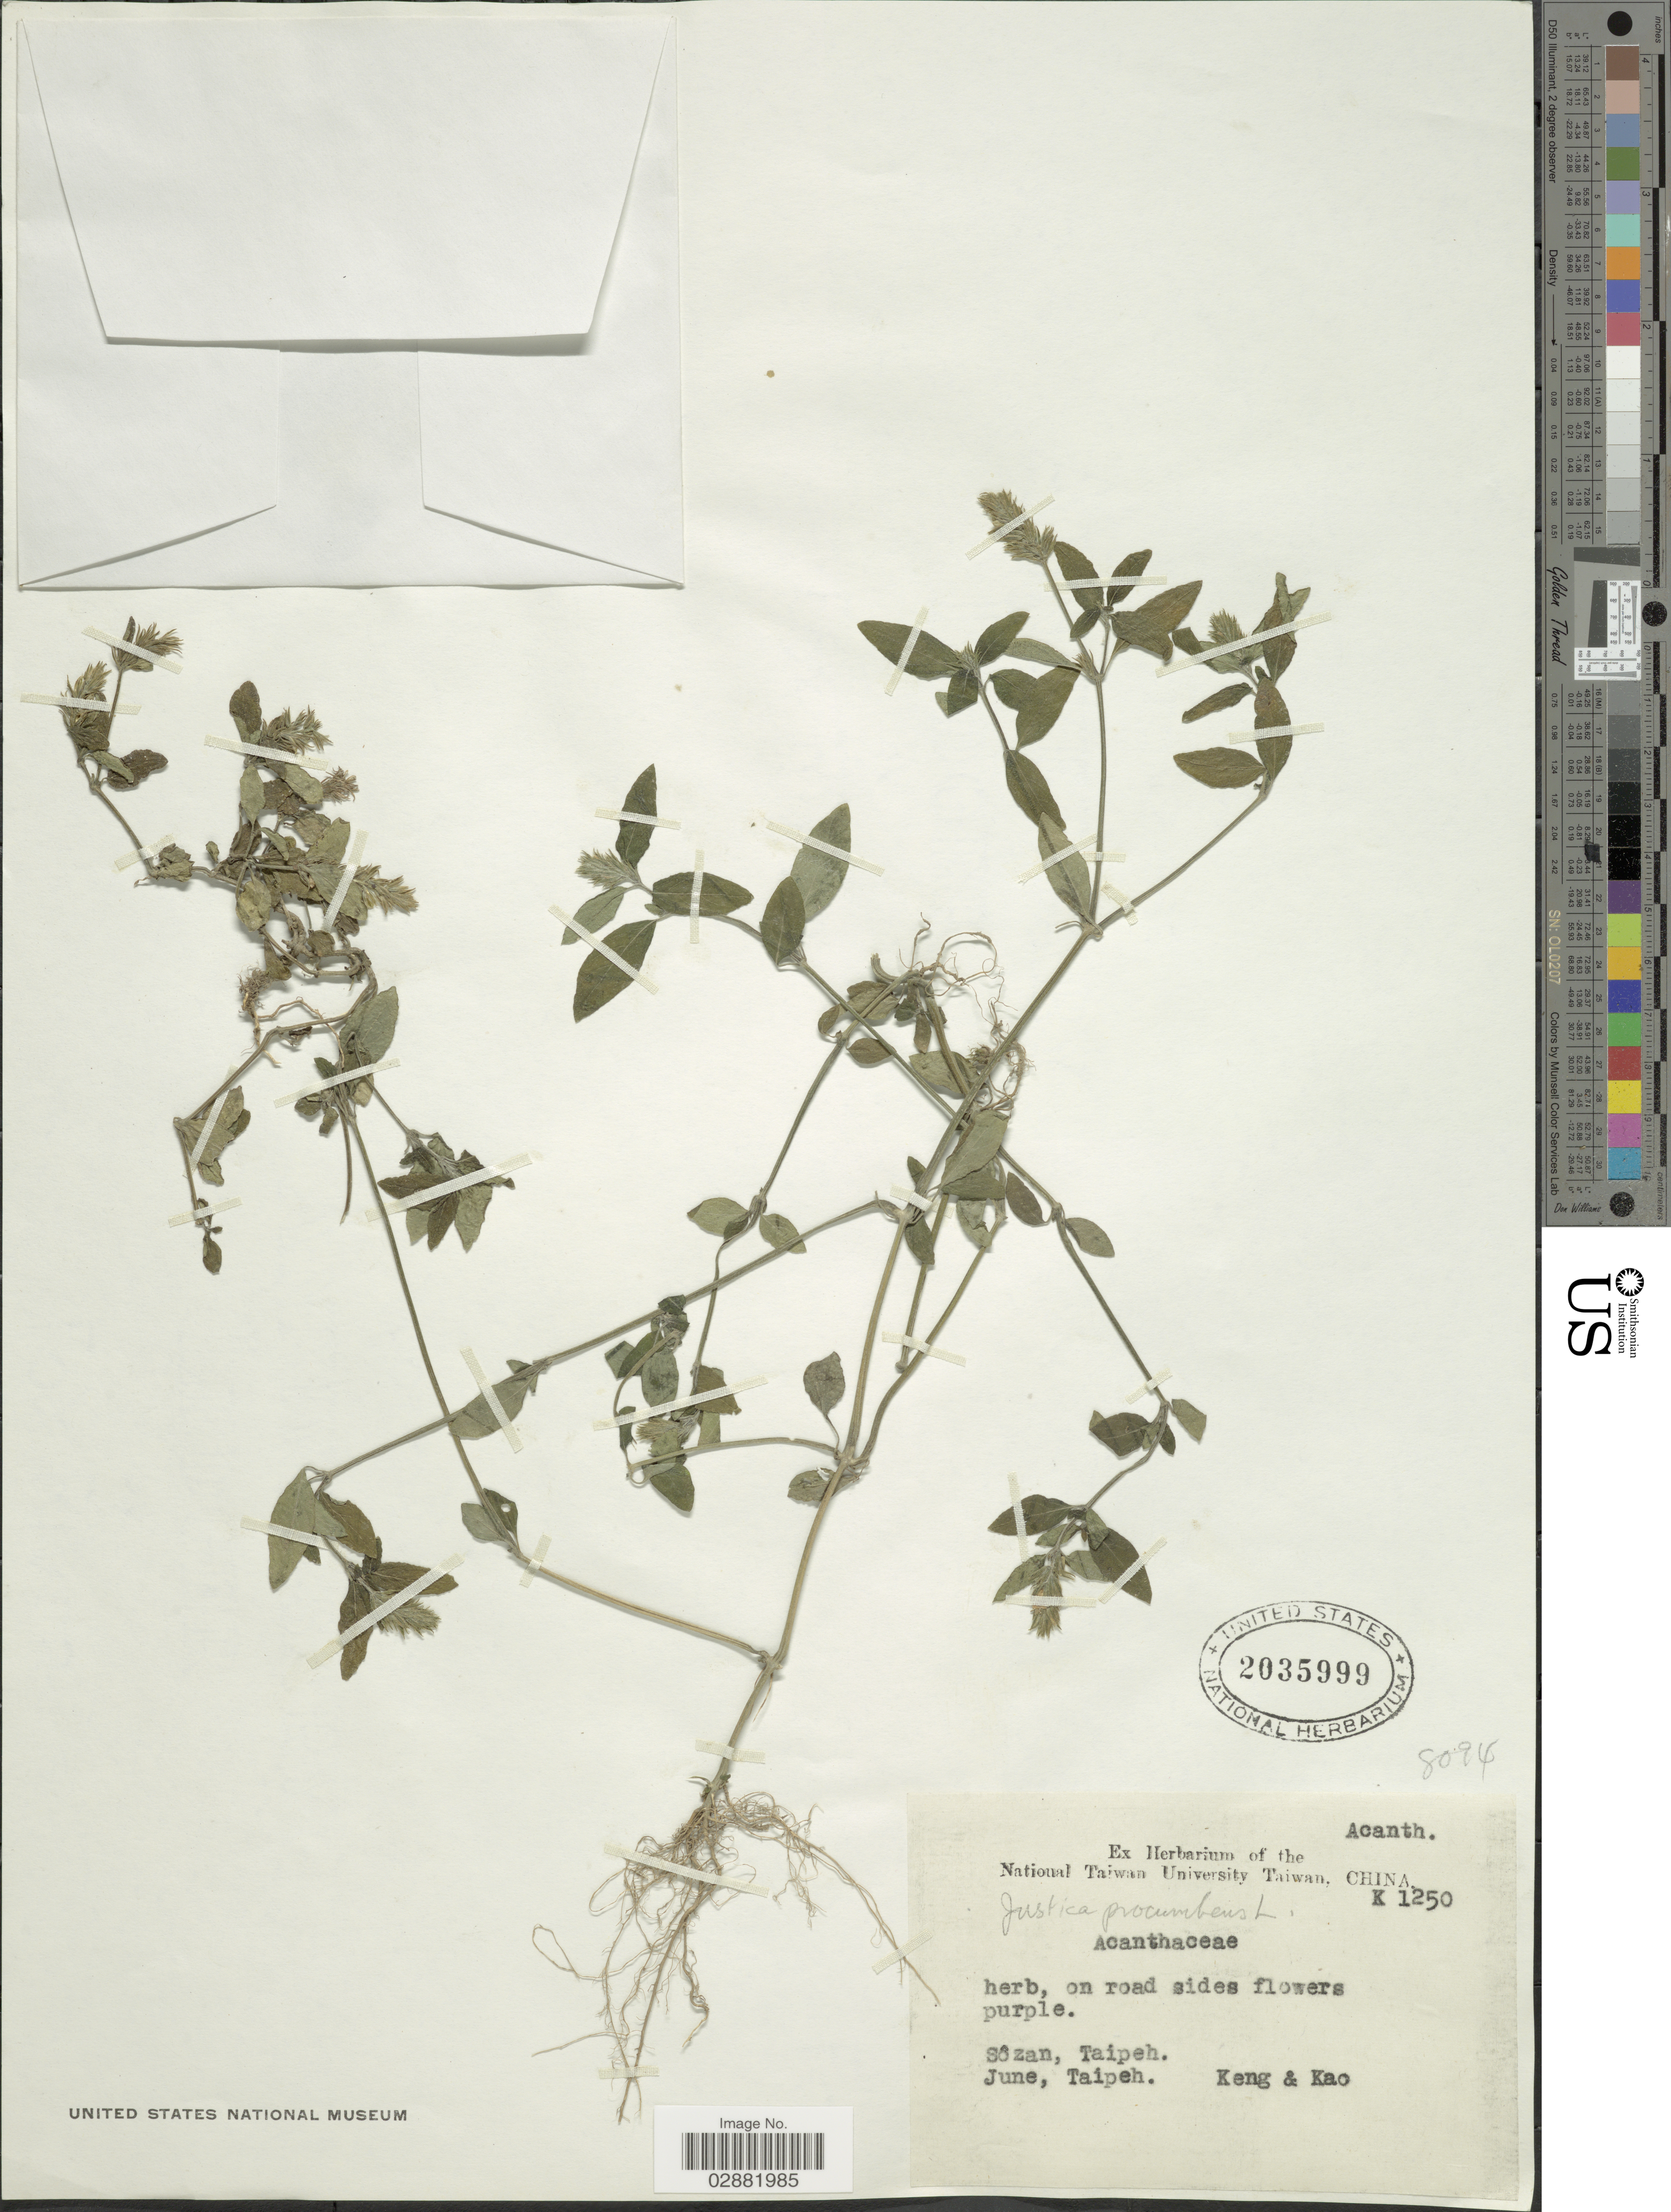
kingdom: Plantae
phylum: Tracheophyta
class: Magnoliopsida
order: Lamiales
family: Acanthaceae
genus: Justicia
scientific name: Justicia procumbens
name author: L.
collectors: -- Keng & -. Kao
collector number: K1250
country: Taiwan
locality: Sôzan, Taipeh.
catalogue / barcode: US 2035999